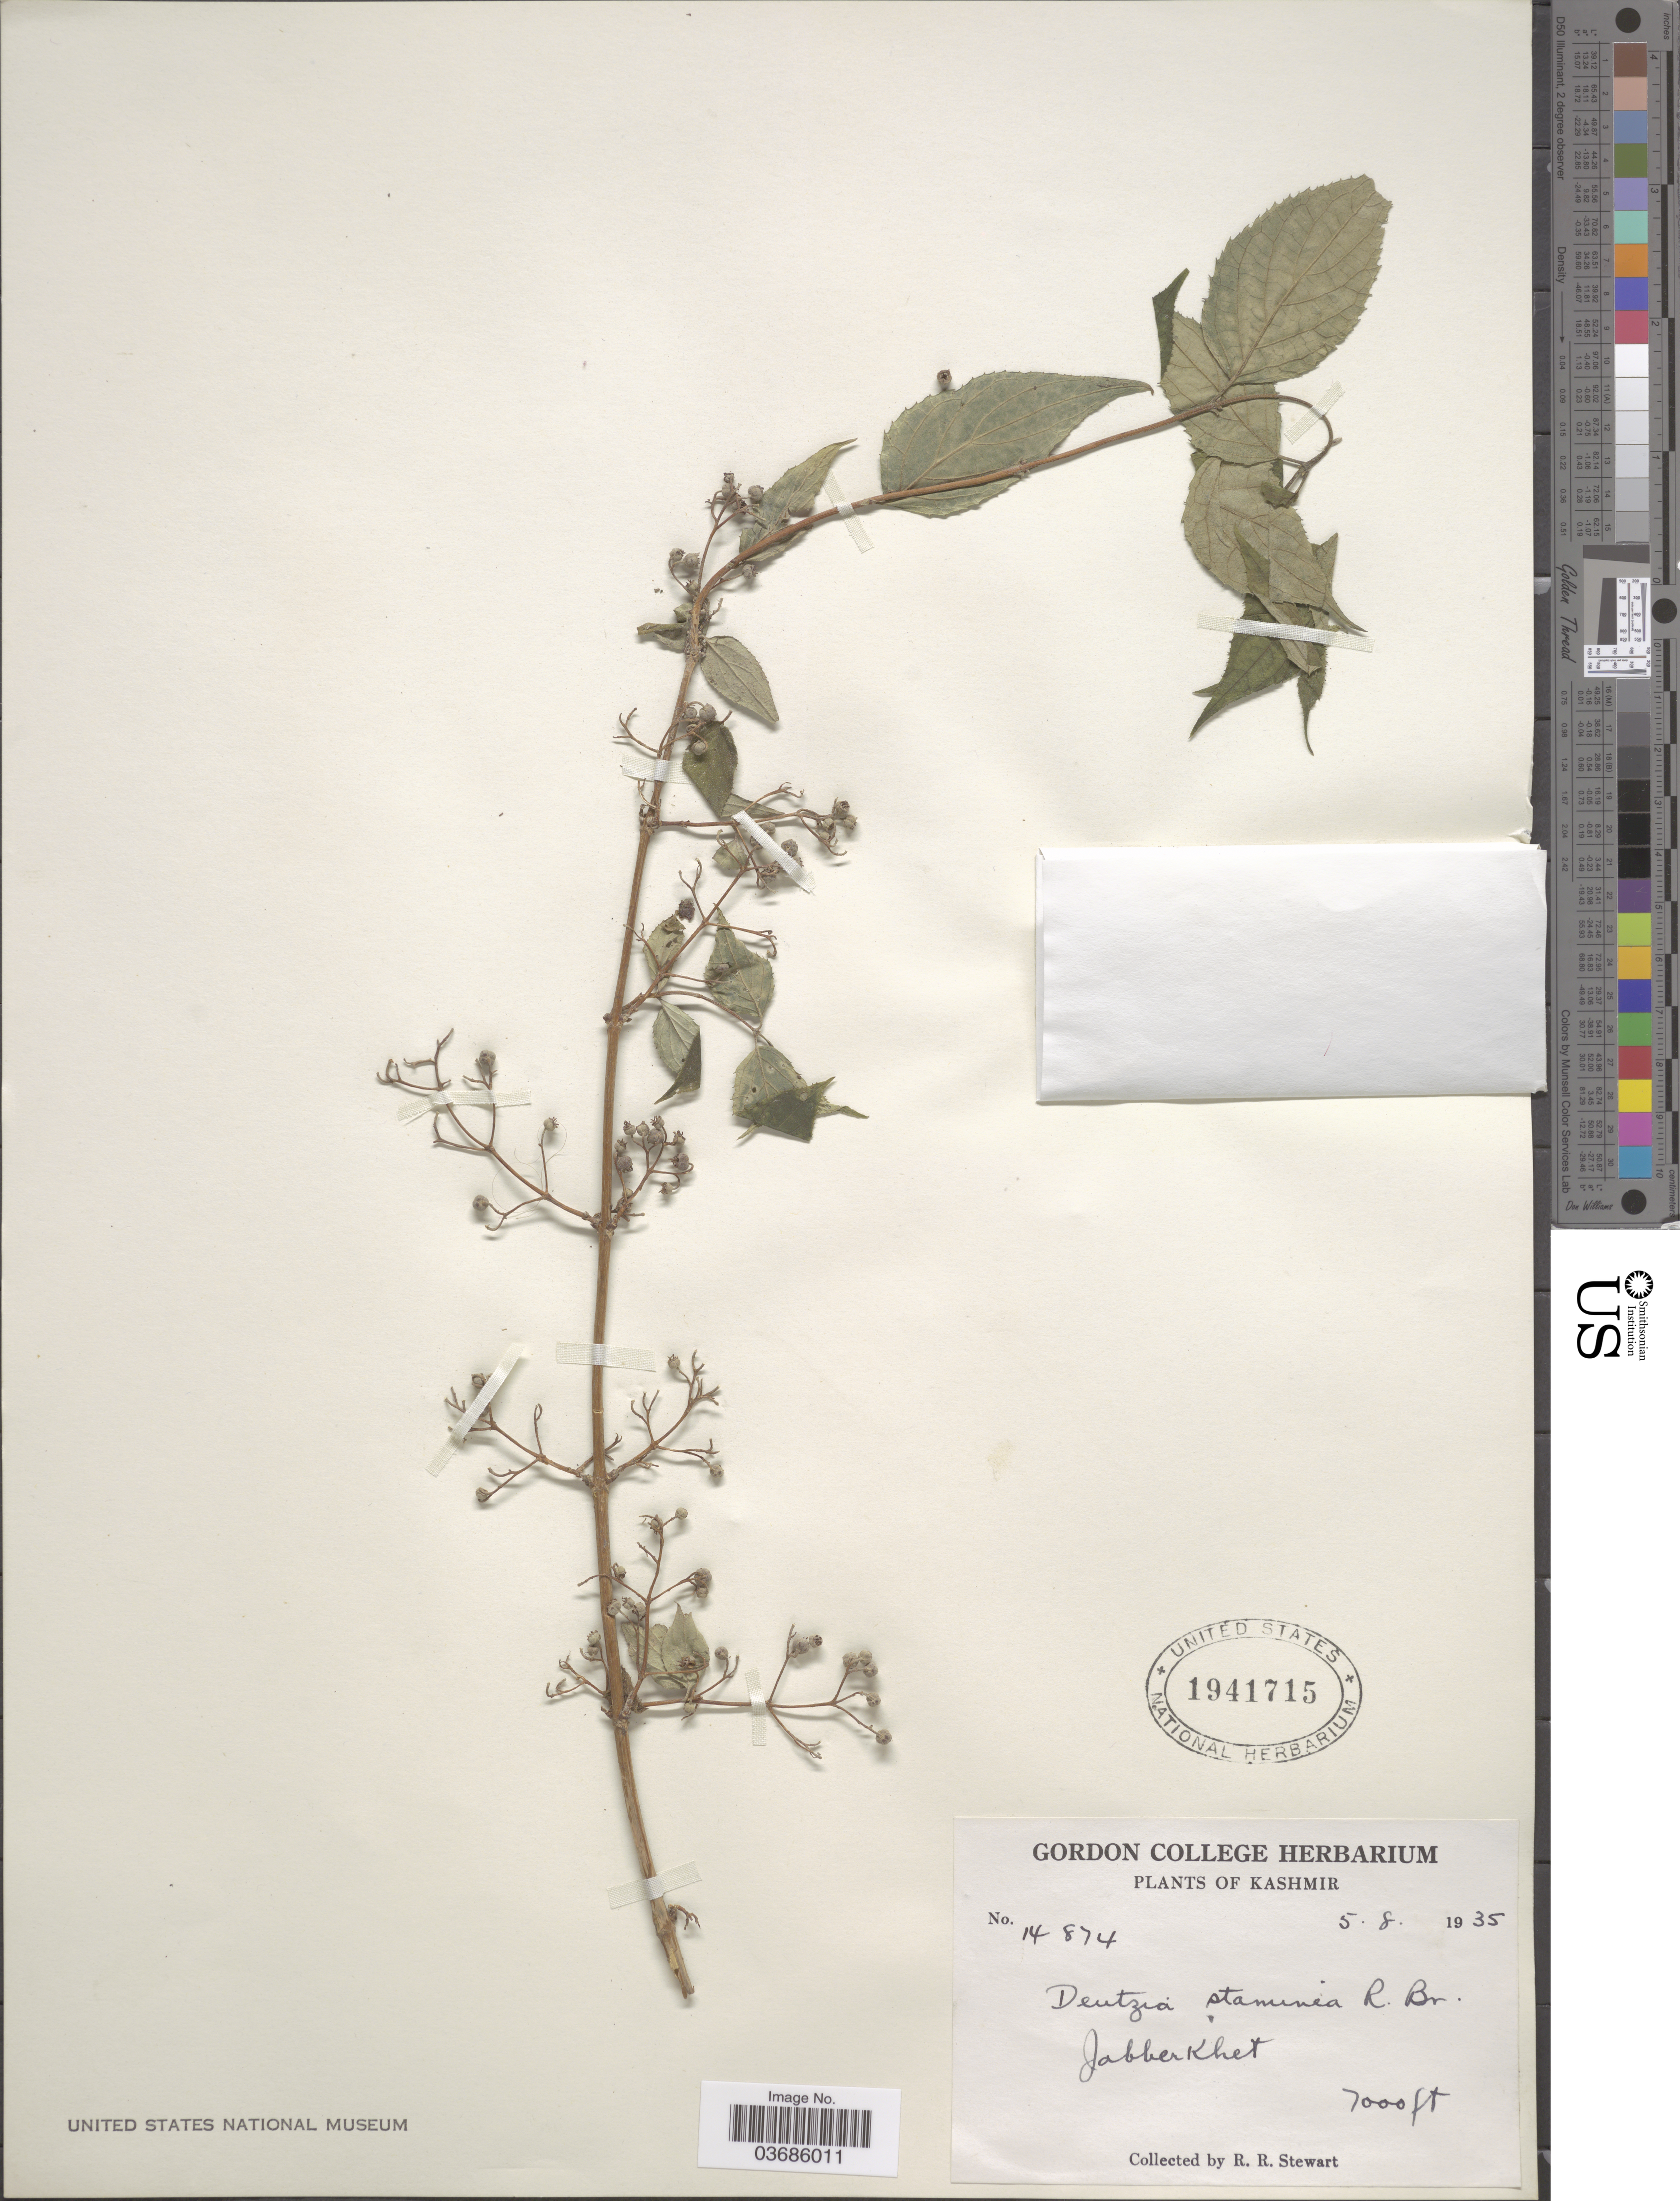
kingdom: Plantae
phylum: Tracheophyta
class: Magnoliopsida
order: Cornales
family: Hydrangeaceae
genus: Deutzia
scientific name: Deutzia staminea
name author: R. Br. ex Wall.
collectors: R. Stewart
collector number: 14874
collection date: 1935-08-05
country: India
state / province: Jammu and Kashmir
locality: Kashmir. Jabber Khet.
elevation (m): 2134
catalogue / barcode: US 1941715